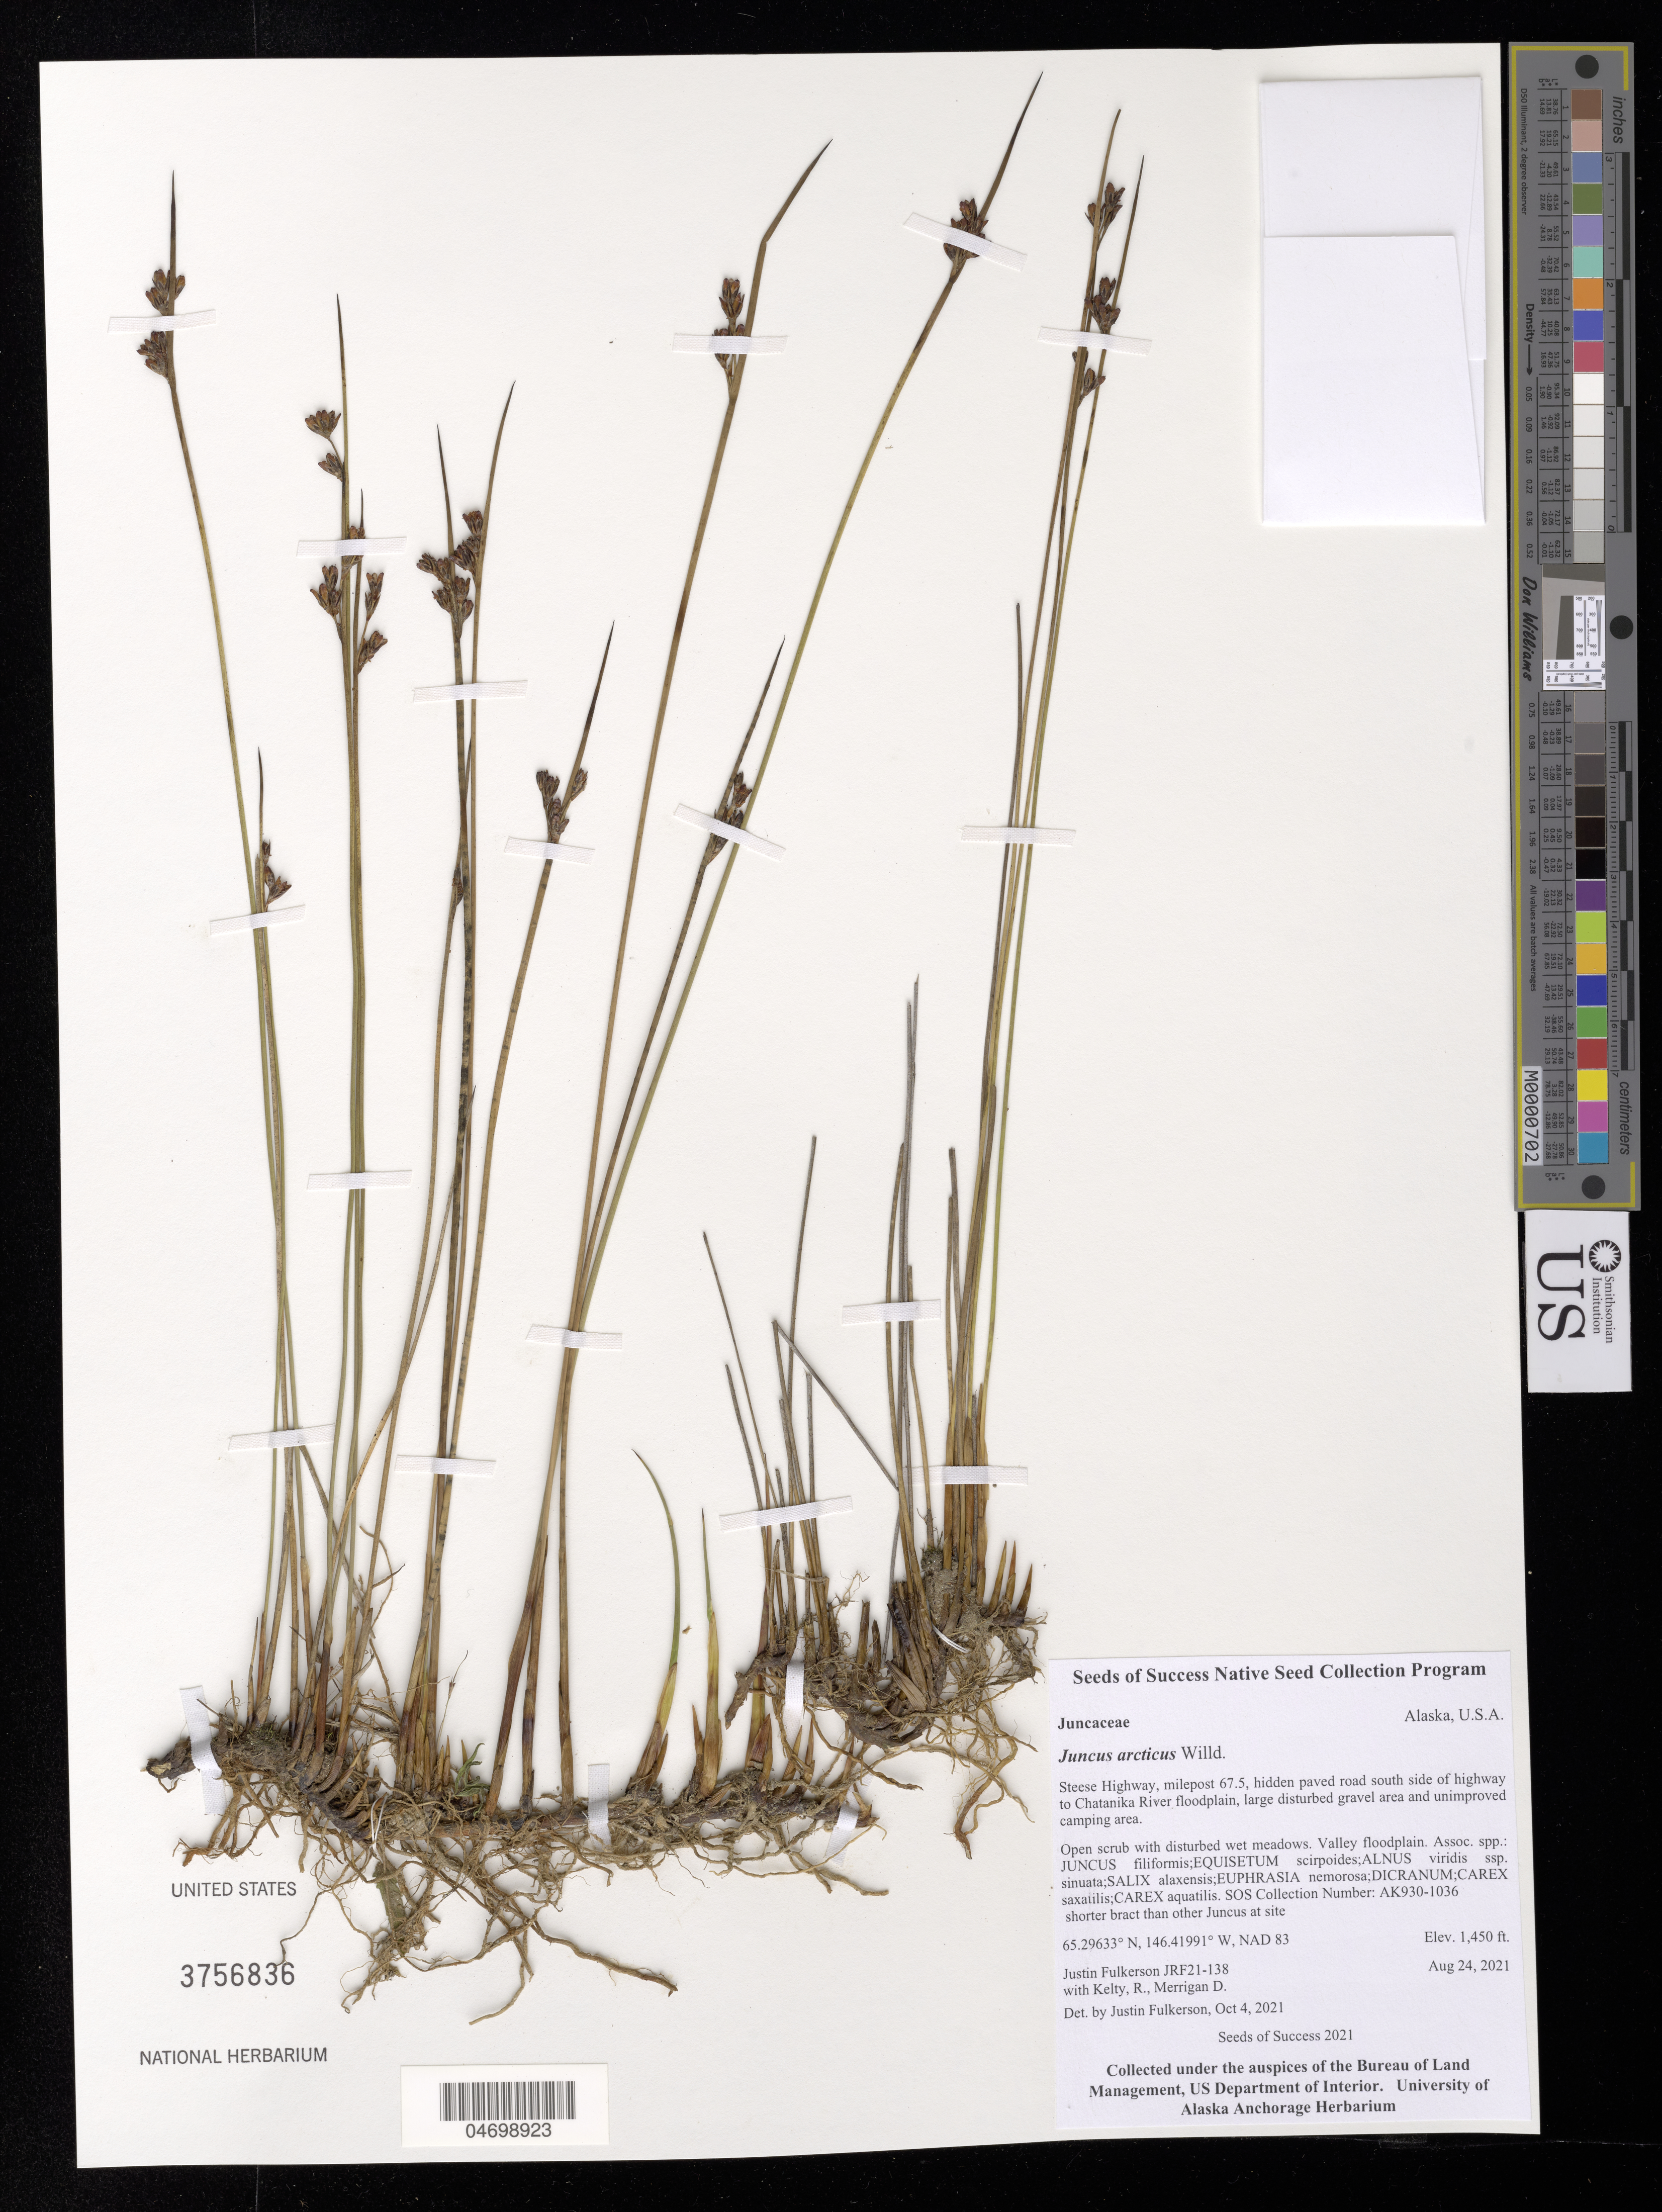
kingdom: Plantae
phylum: Tracheophyta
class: Liliopsida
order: Poales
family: Juncaceae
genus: Juncus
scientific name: Juncus arcticus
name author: Willd.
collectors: J. Fulkerson, R. Kelty & D. Merrigan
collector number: AK930-1036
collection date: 2021-08-24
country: United States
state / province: Alaska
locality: Steese Hwy, milepost 67.5, hidden paved road south side of Hwy to Chatanika River floodplain.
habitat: Open scrub with disturbed wet meadows. Valley floodplain. With Juncus filiformis, Carex aquatilis, Euphrasia numerosa, etc.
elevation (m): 442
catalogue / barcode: US 3756836